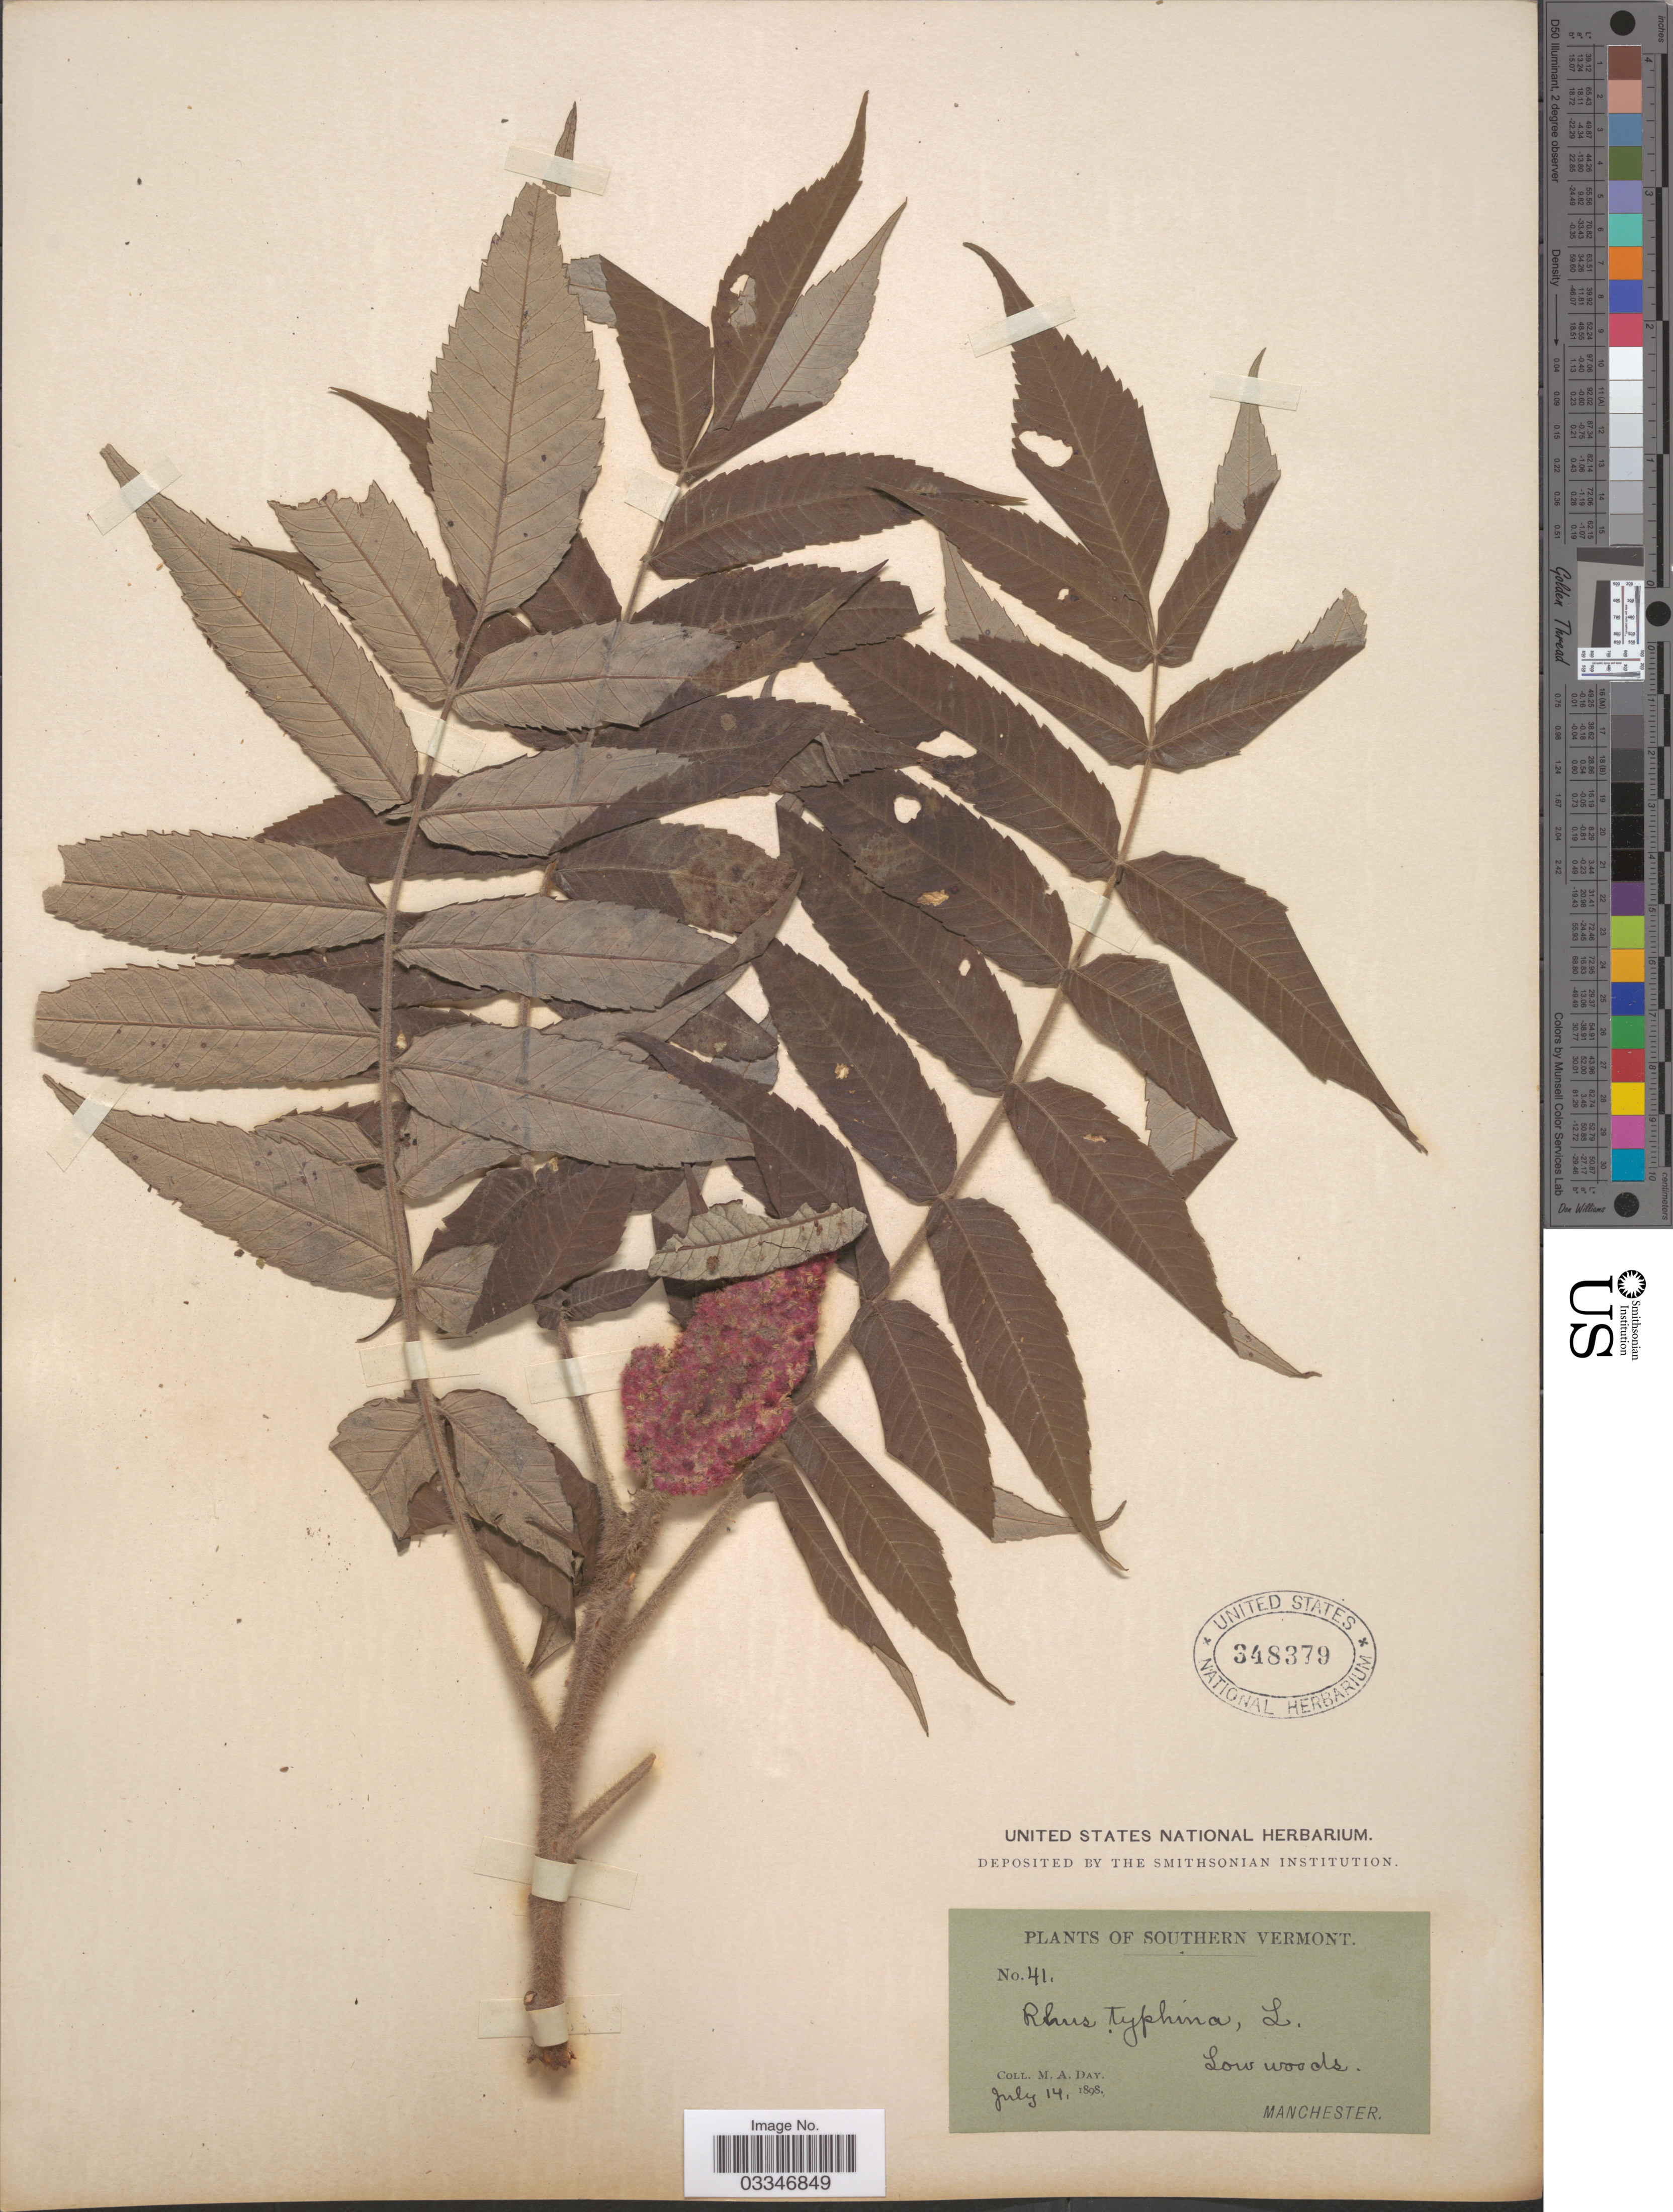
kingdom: Plantae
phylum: Tracheophyta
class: Magnoliopsida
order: Sapindales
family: Anacardiaceae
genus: Rhus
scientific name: Rhus typhina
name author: L.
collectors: M. Day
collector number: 41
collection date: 1898-07-14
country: United States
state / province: Vermont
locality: Southern Vermont, Manchester.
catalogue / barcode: US 348379